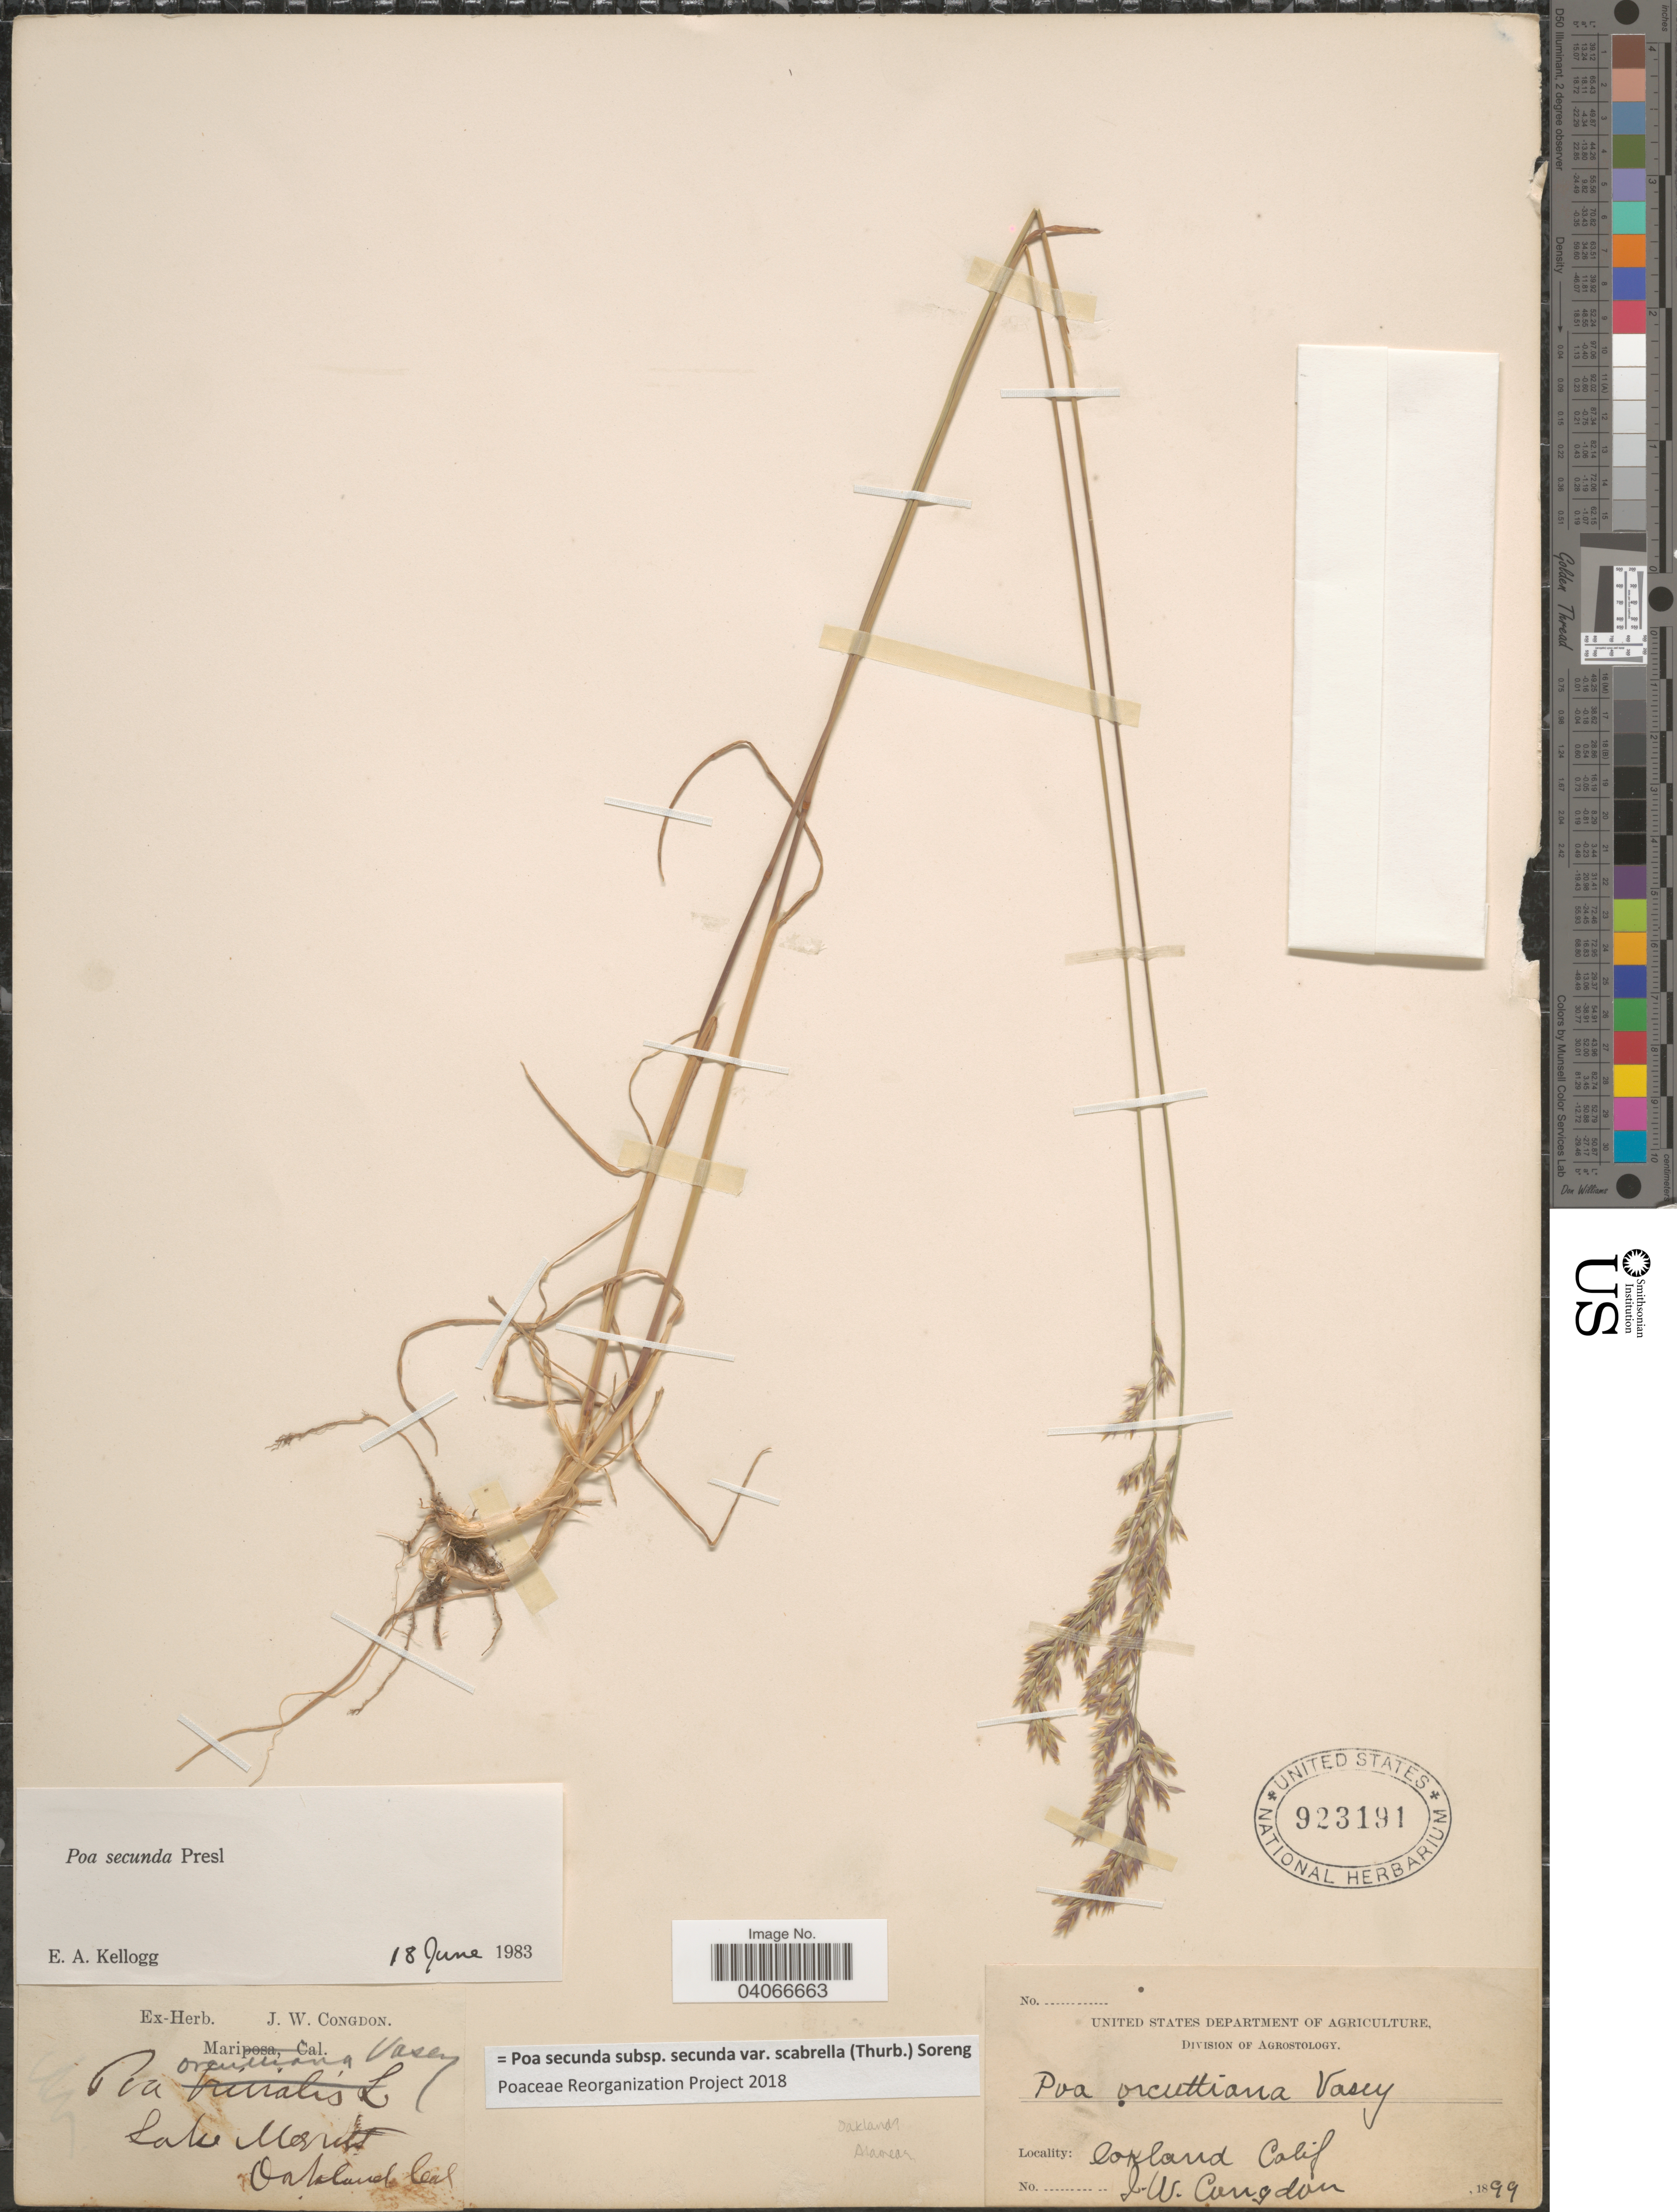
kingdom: Plantae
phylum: Tracheophyta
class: Liliopsida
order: Poales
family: Poaceae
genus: Poa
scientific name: Poa secunda subsp. secunda var. scabrella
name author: (Thurb.) Soreng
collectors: J. W. Congdon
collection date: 1899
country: United States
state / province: California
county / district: Alameda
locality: Lake Marsh. Oakland. Alameda.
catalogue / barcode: US 923191